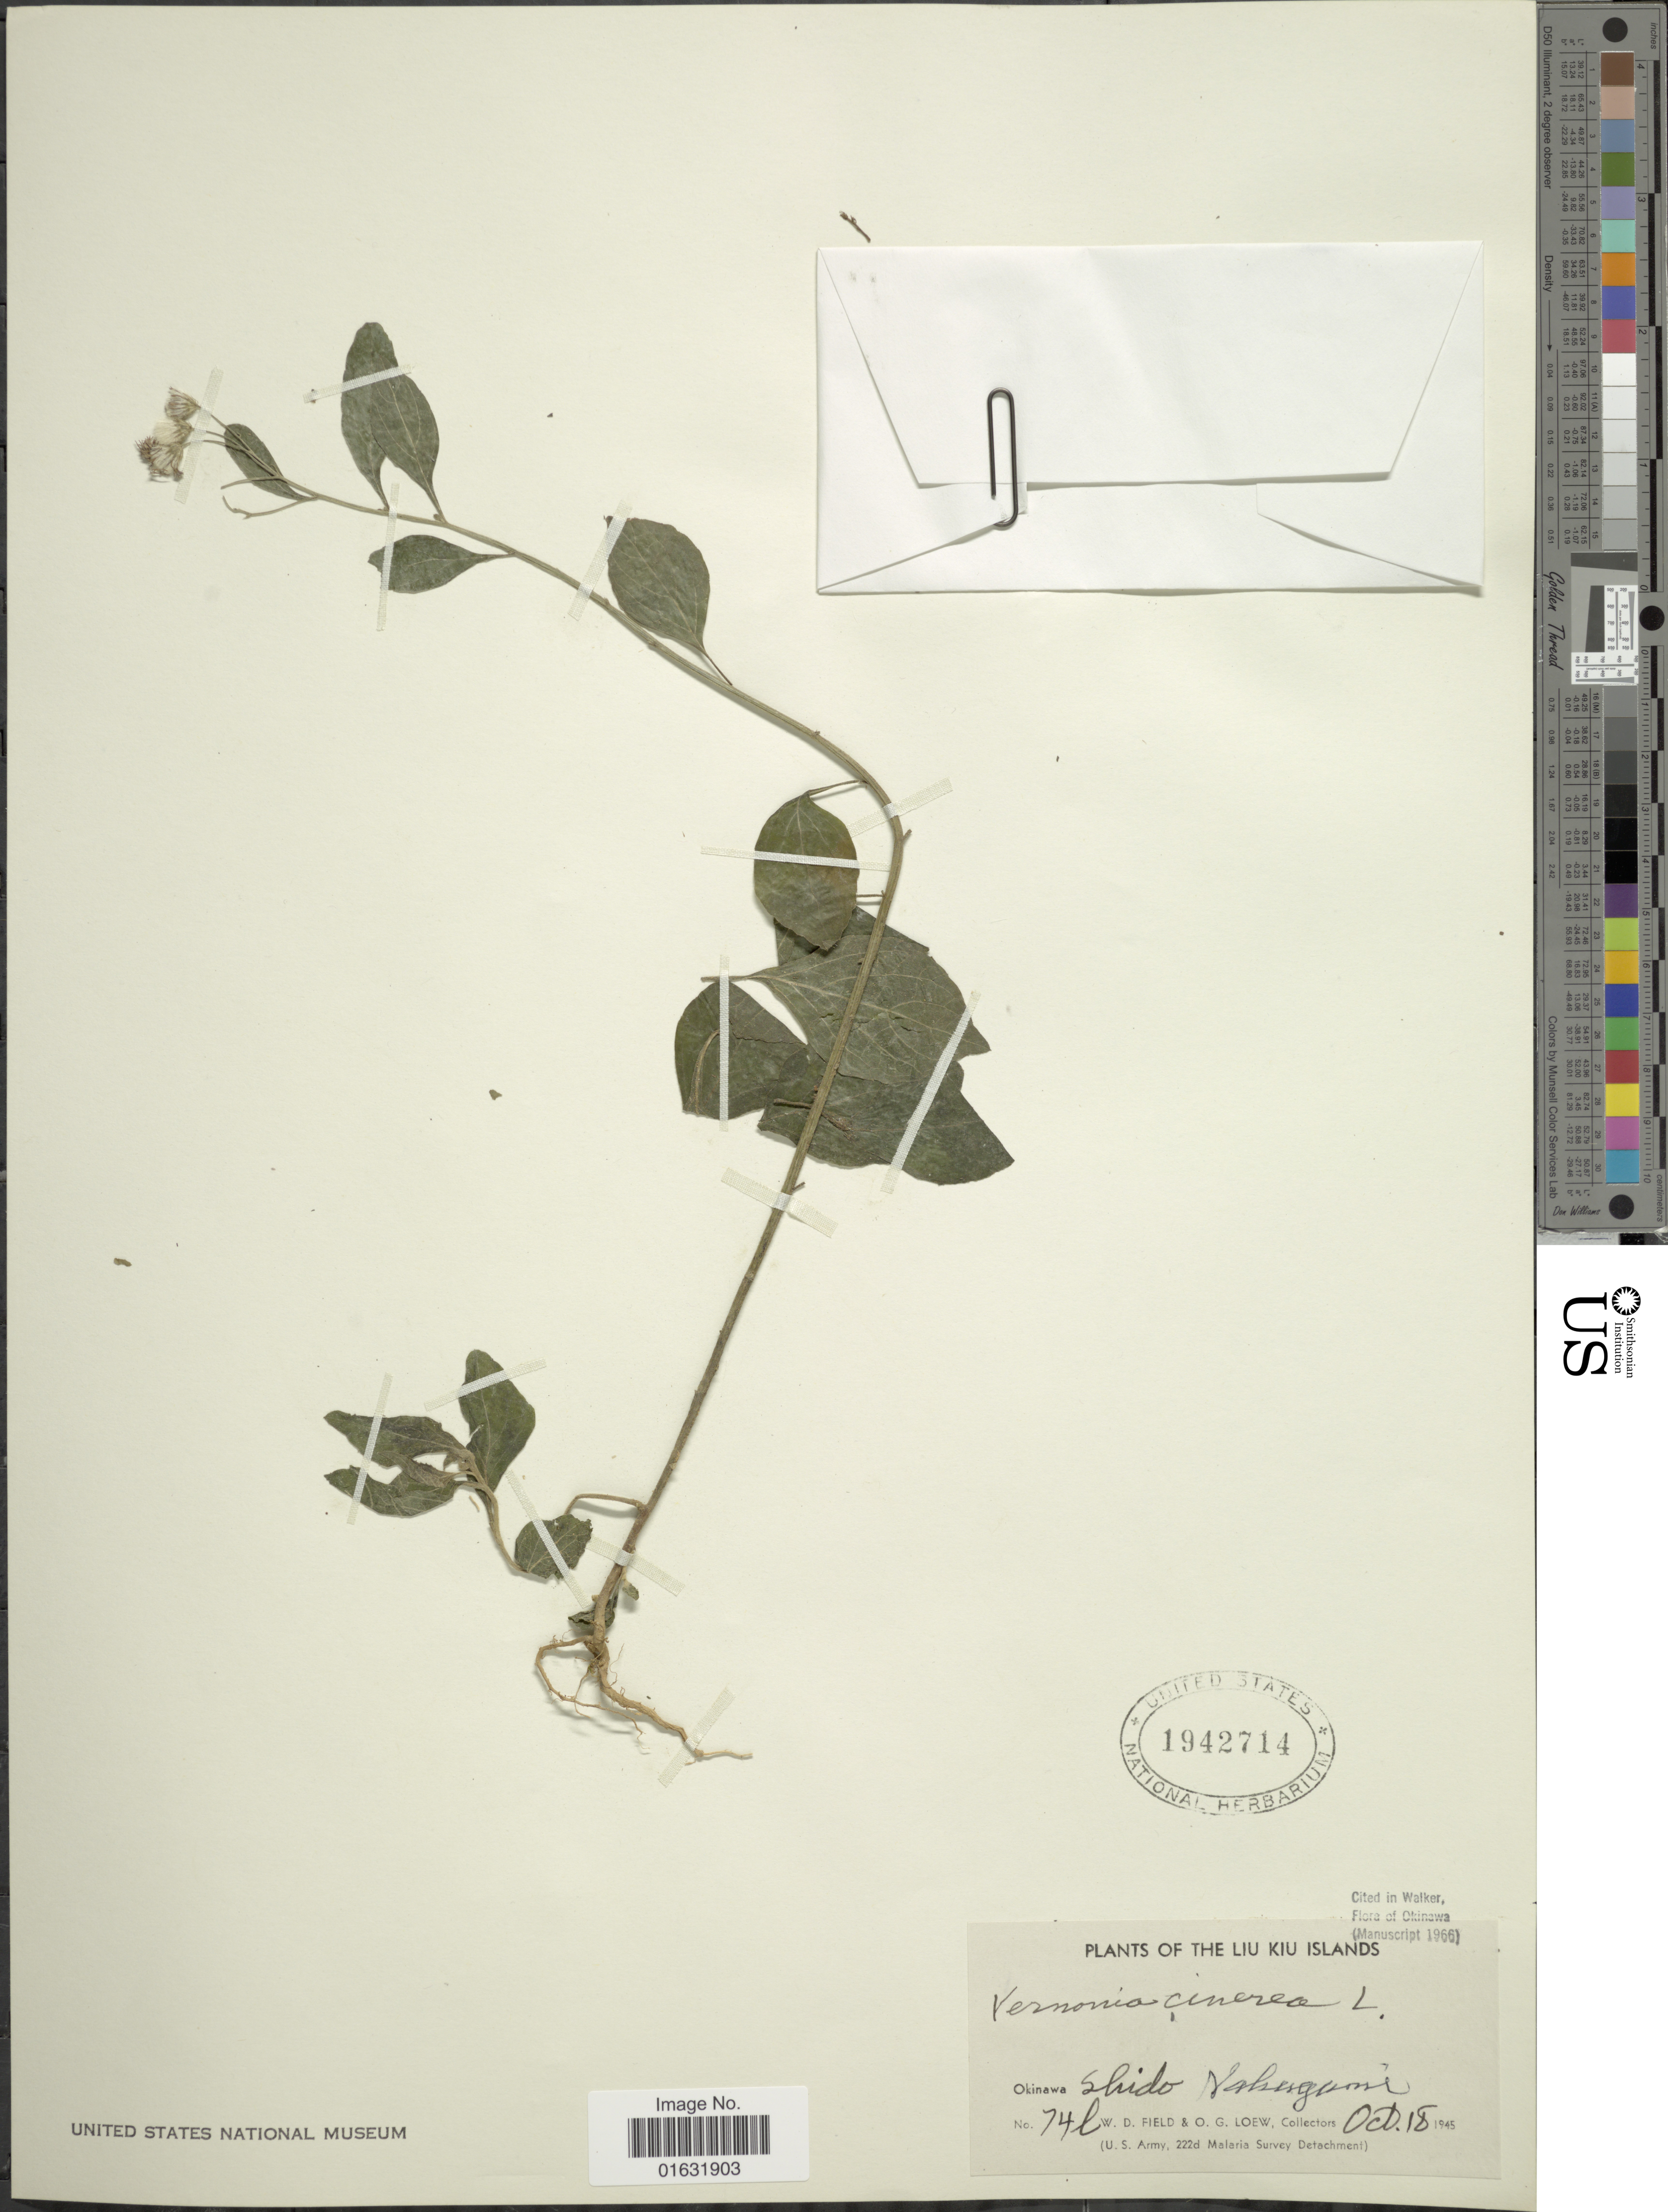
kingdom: Plantae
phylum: Tracheophyta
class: Magnoliopsida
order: Asterales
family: Asteraceae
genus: Cyanthillium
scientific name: Cyanthillium cinereum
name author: (L.) H. Rob.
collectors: W. D. Field & O. G. Loew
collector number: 74e*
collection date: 1945-10-18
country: Japan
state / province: Okinawa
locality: Shido Nahagami, Liu Kiu Islands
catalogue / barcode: US 1942714